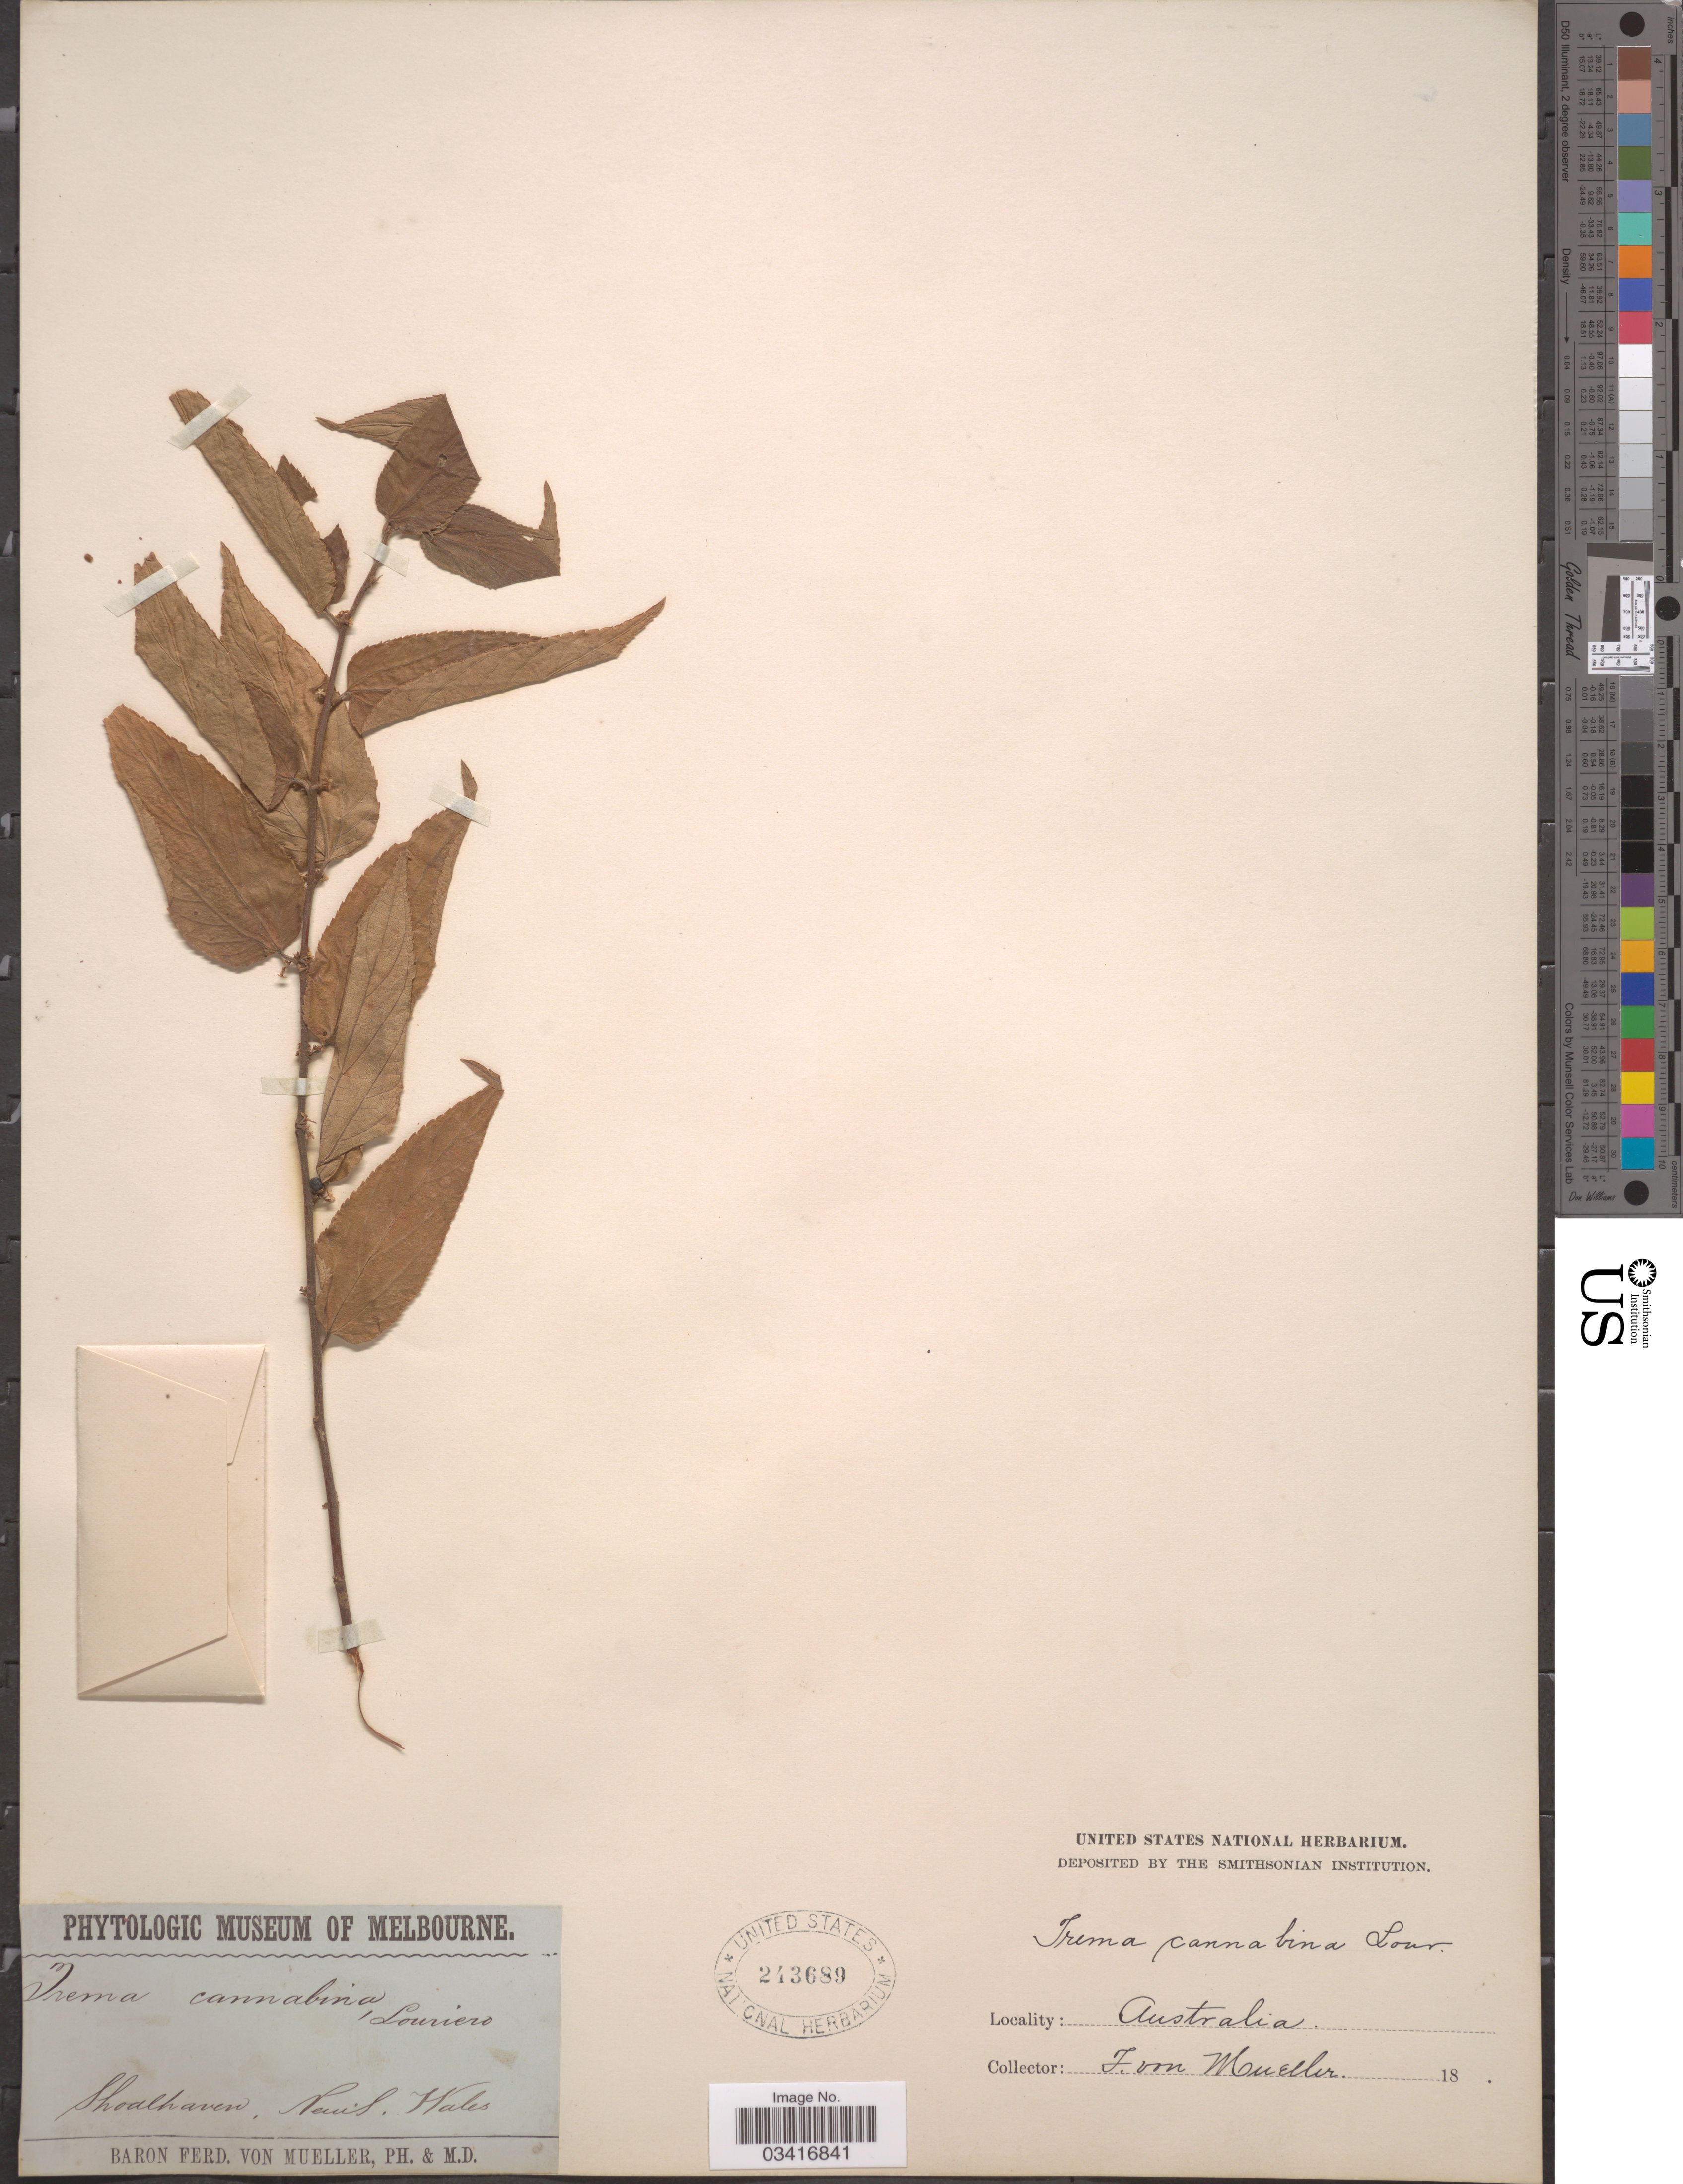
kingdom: Plantae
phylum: Tracheophyta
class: Magnoliopsida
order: Rosales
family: Cannabaceae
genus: Trema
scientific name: Trema cannabina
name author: Lour.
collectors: F. Mueller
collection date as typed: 18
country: Australia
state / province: New South Wales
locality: Shoalhaven.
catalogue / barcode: US 243689